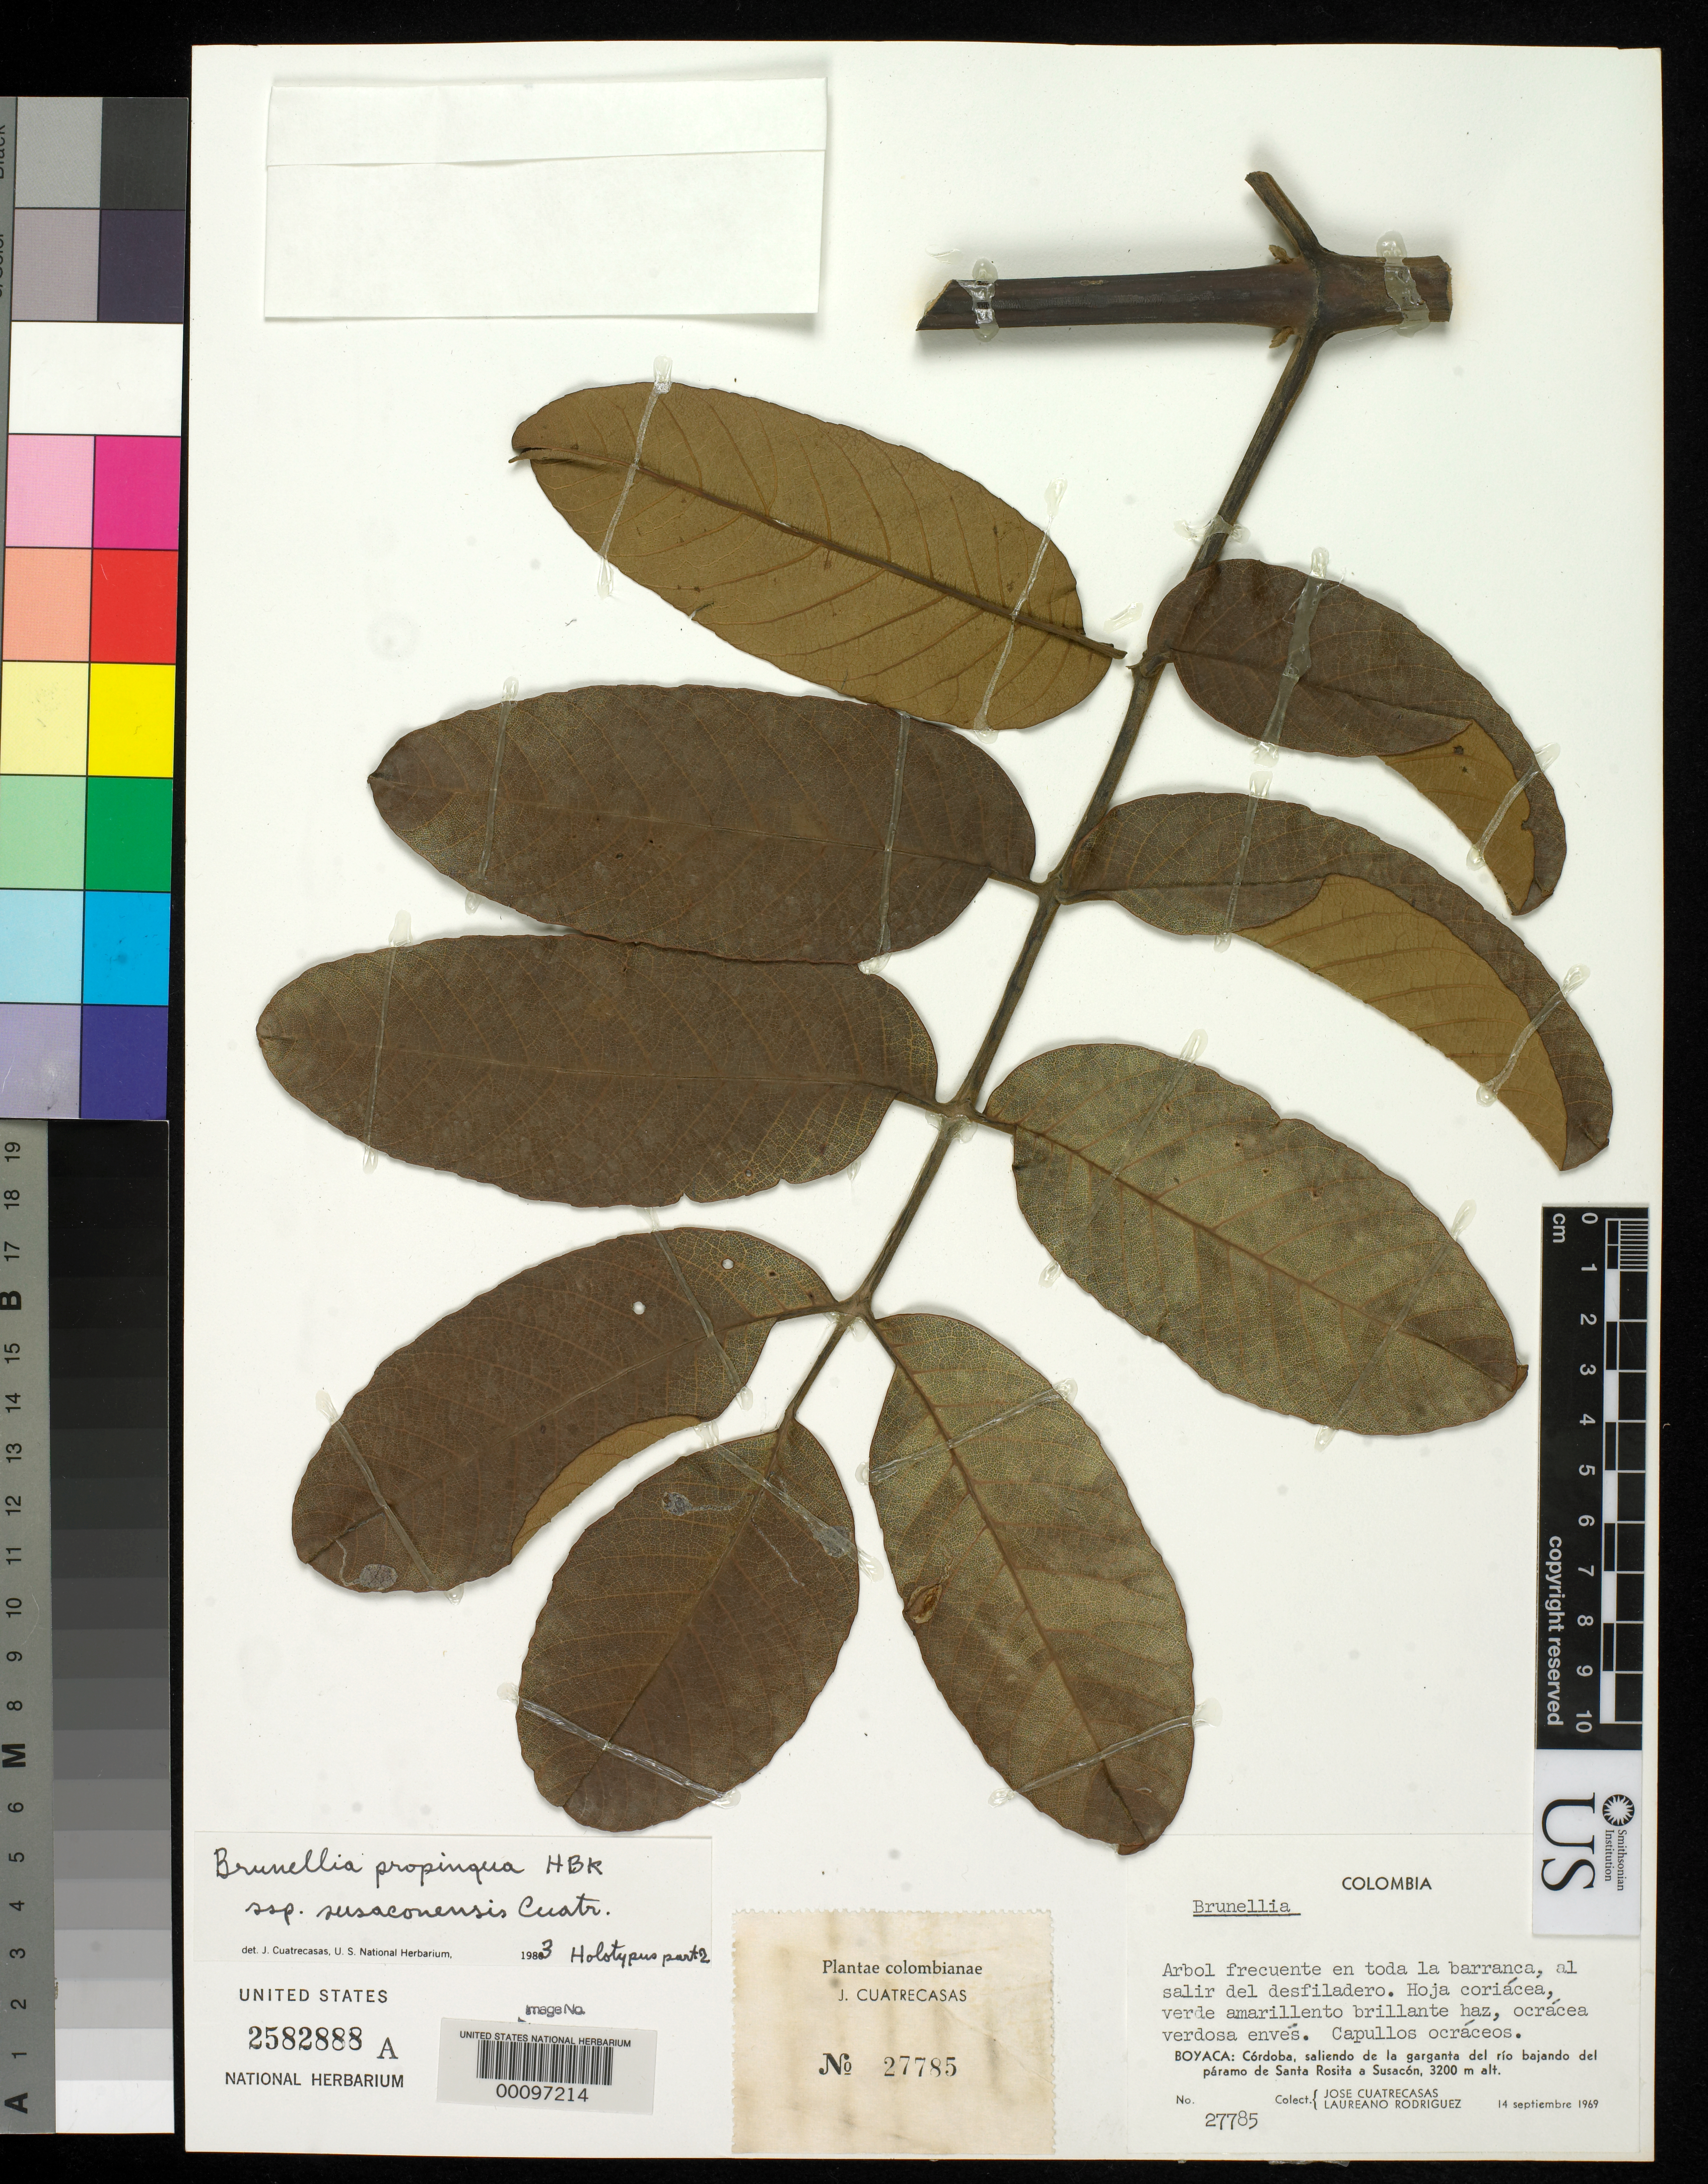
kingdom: Plantae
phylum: Tracheophyta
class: Magnoliopsida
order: Oxalidales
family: Brunelliaceae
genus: Brunellia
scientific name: Brunellia propinqua subsp. susaconensis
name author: Cuatrec.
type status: Holotype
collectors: J. Cuatrecasas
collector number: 27785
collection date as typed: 14 Sep 1969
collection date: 1969-09-14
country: Colombia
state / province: Boyacá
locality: "Cordoba" in Canyon of Rio Susacon, going down from Paramo de Santa Rosita to Susacon.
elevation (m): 3200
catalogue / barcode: US 2582888